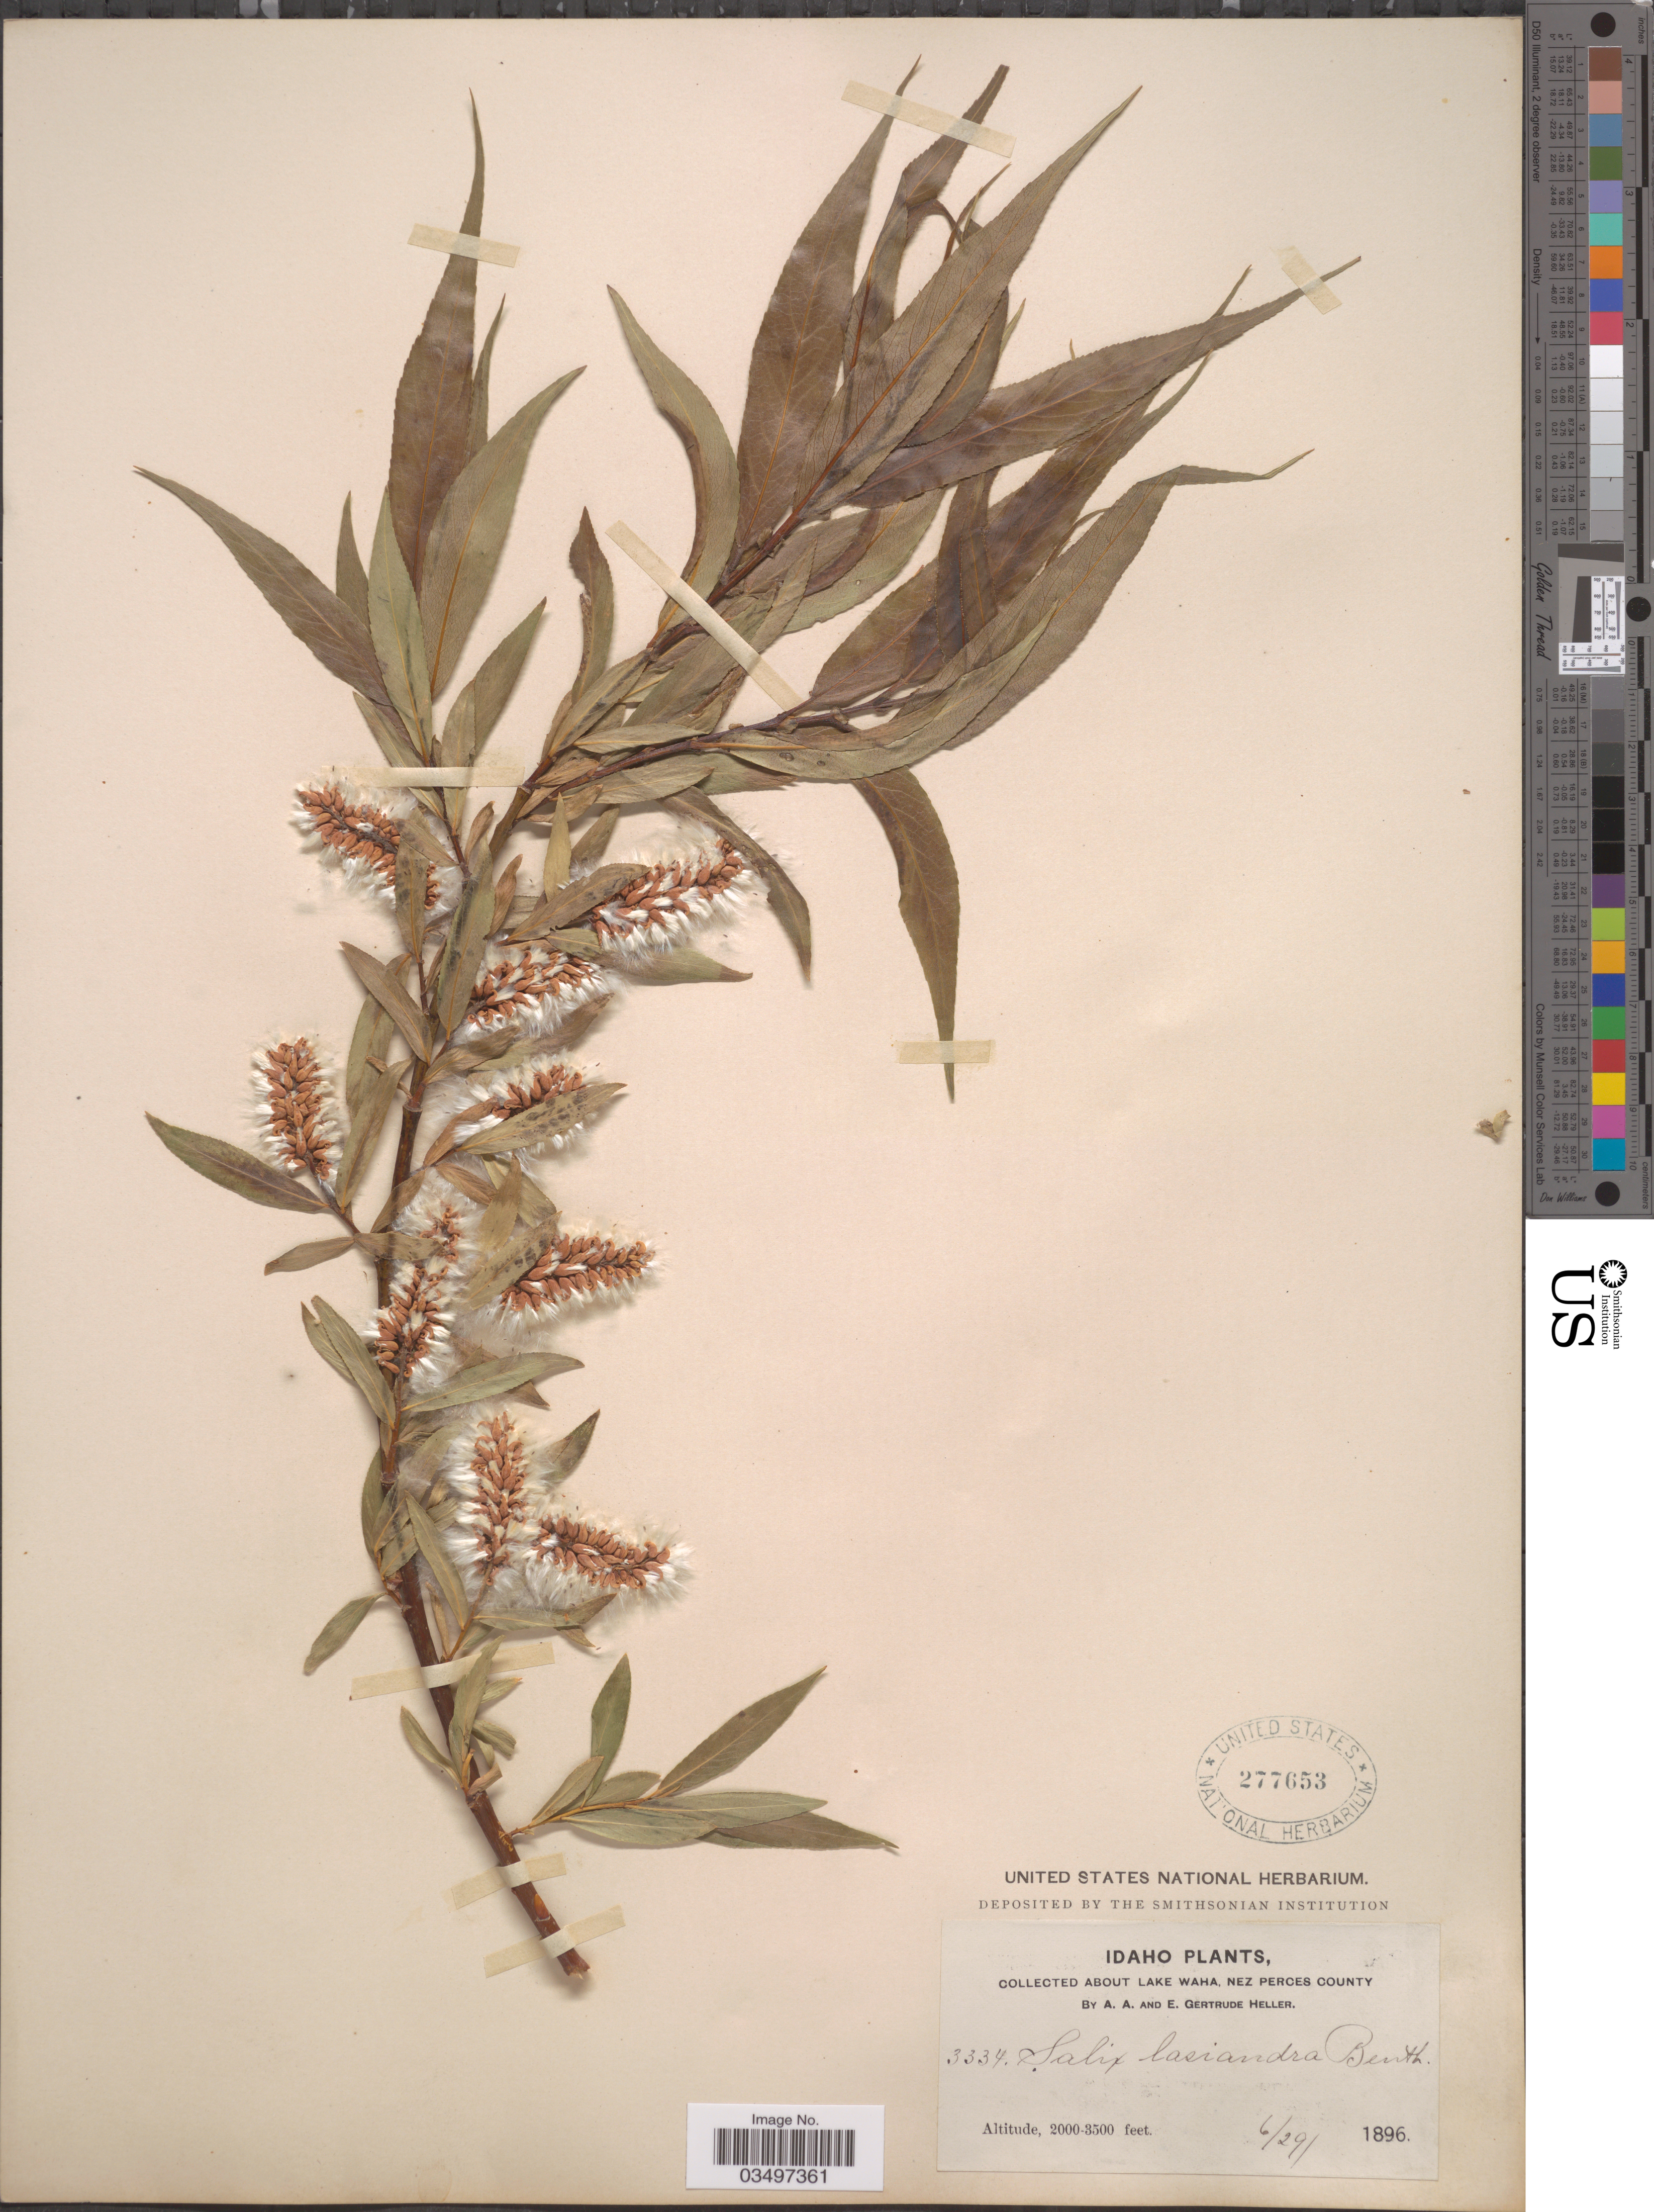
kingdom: Plantae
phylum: Tracheophyta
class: Magnoliopsida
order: Malpighiales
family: Salicaceae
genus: Salix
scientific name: Salix fendleriana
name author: Andersson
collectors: A. A. Heller & E. G. Heller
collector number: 3334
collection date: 1896-06-29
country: United States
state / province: Idaho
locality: About Lake Waha, Nez Perces County.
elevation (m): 610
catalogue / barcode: US 277653